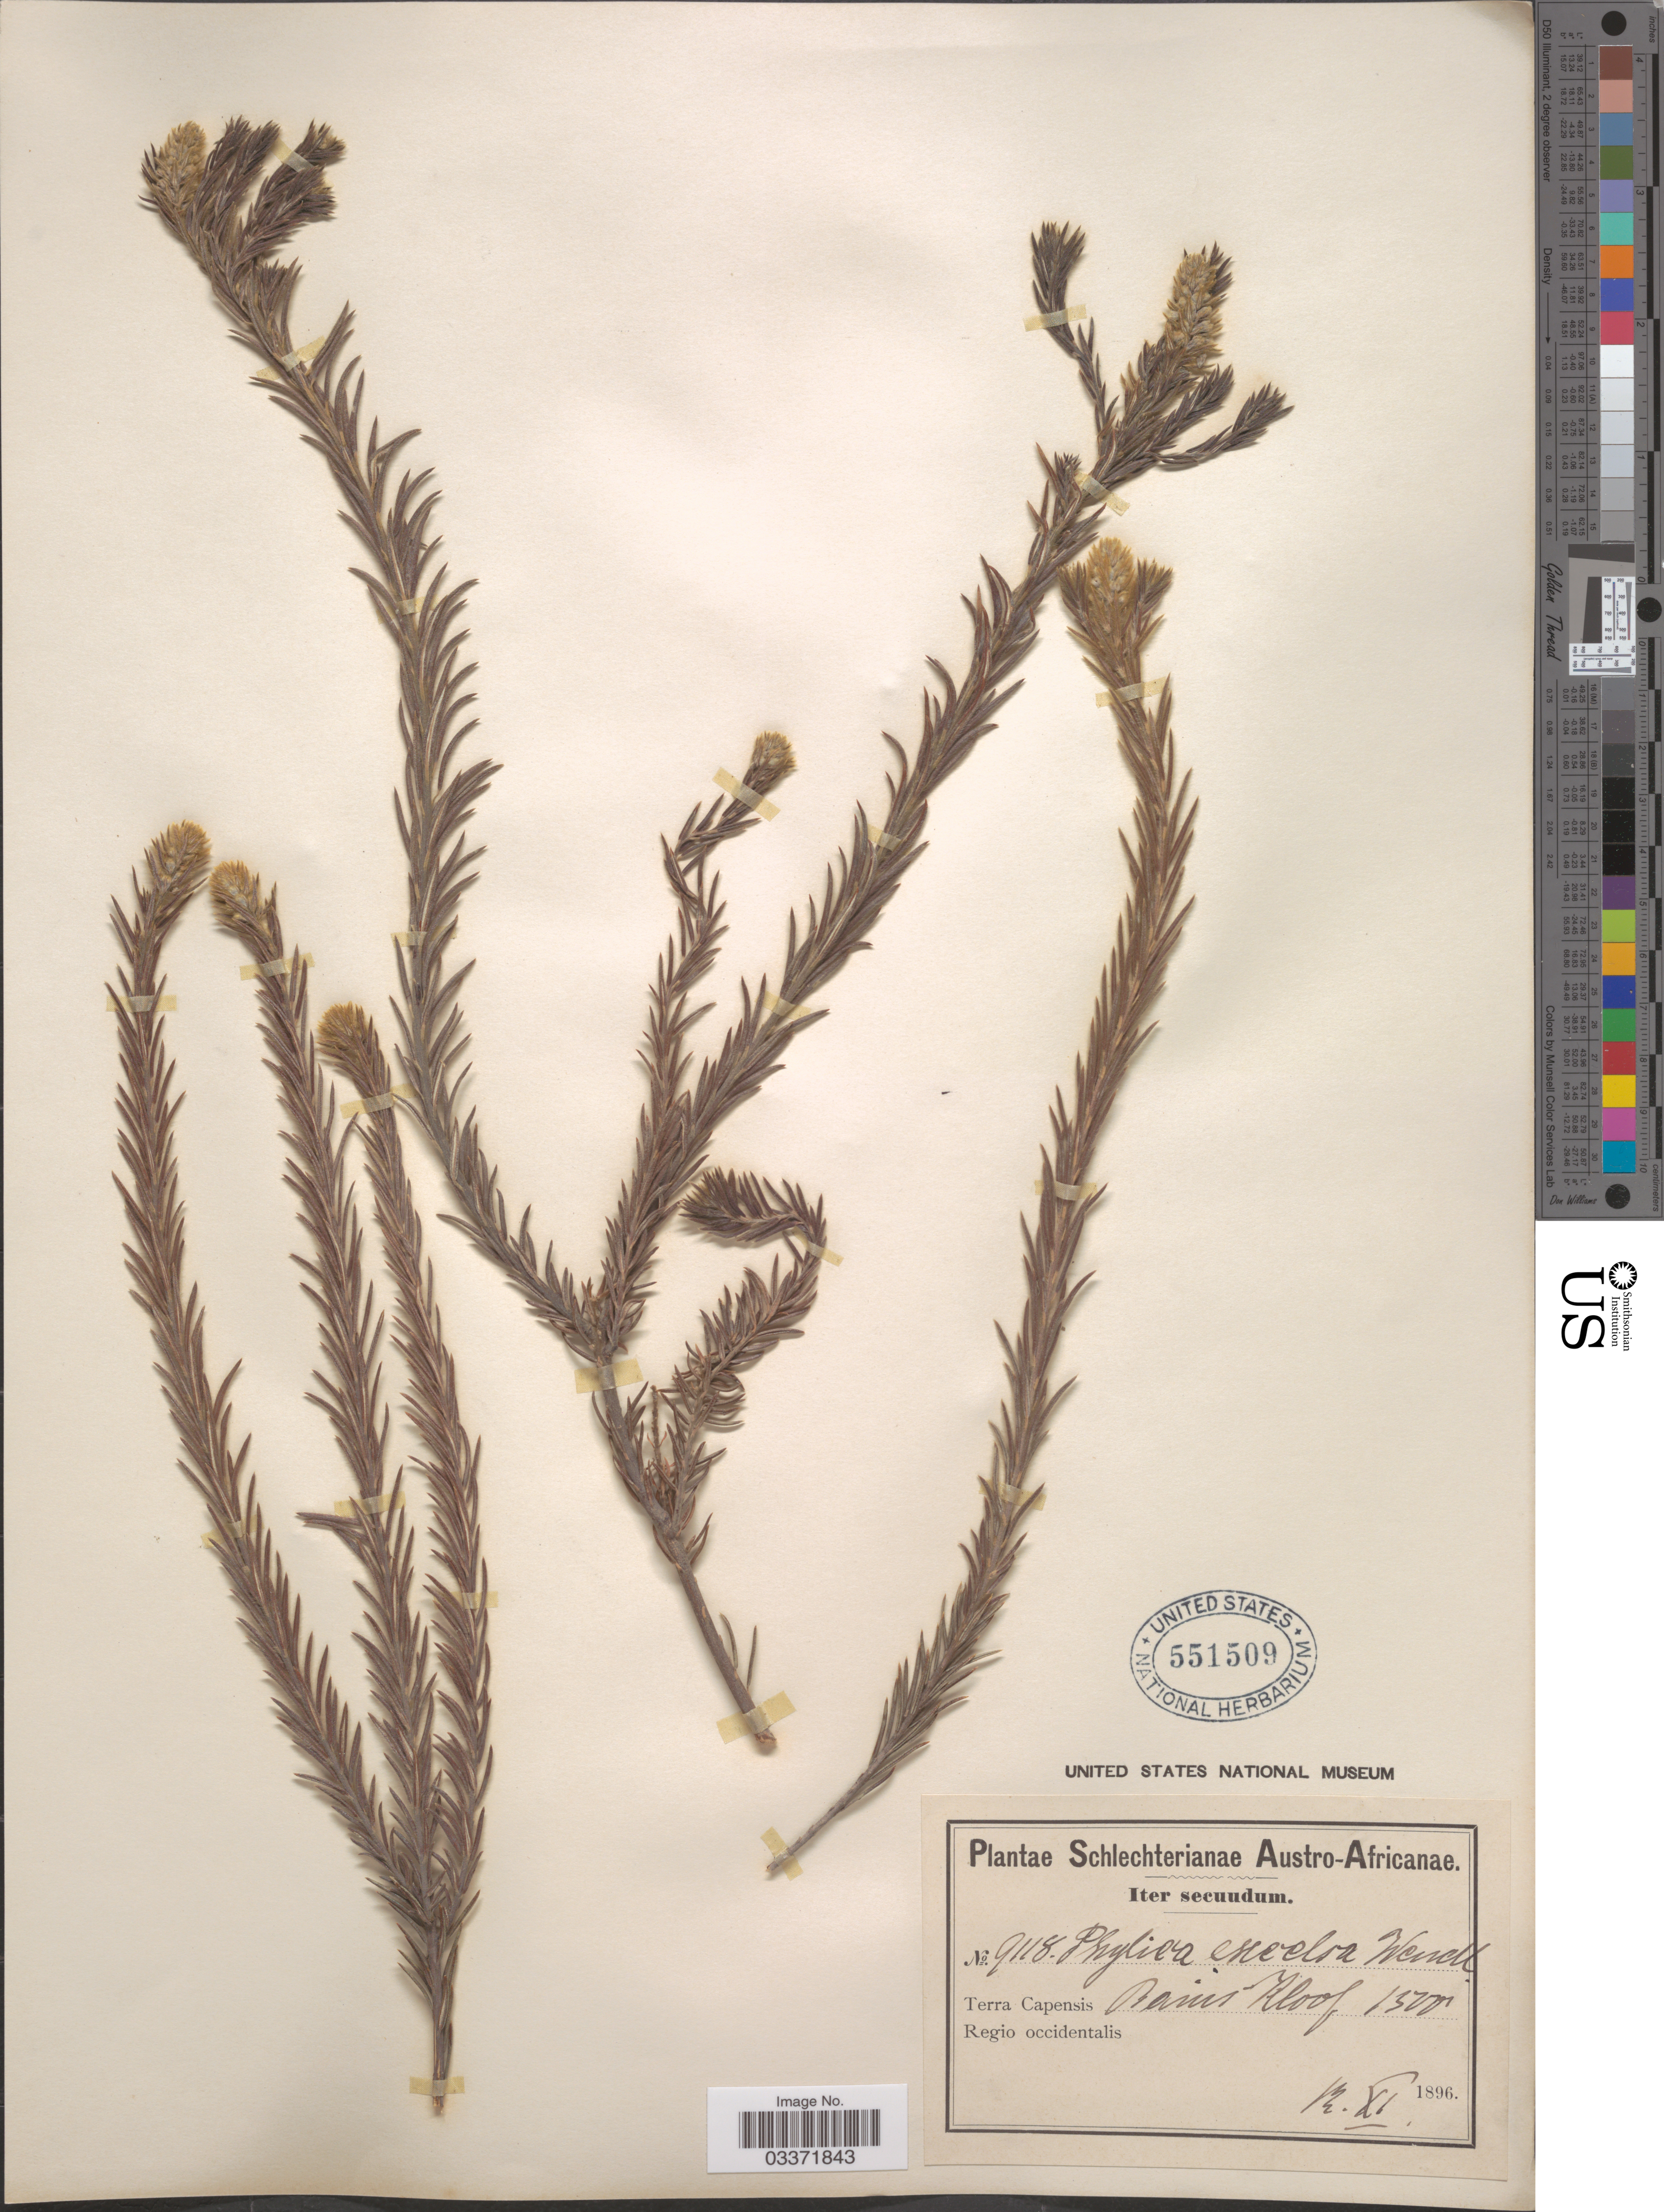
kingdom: Plantae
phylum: Tracheophyta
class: Magnoliopsida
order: Rosales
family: Rhamnaceae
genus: Phylica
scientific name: Phylica excelsa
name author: J.C. Wendl.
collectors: Schlechter, --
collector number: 9118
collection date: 1896-11-12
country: South Africa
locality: Austro-Africanae, Terra Capensis, Bains Kloof, Regio occidentalis.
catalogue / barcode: US 551509